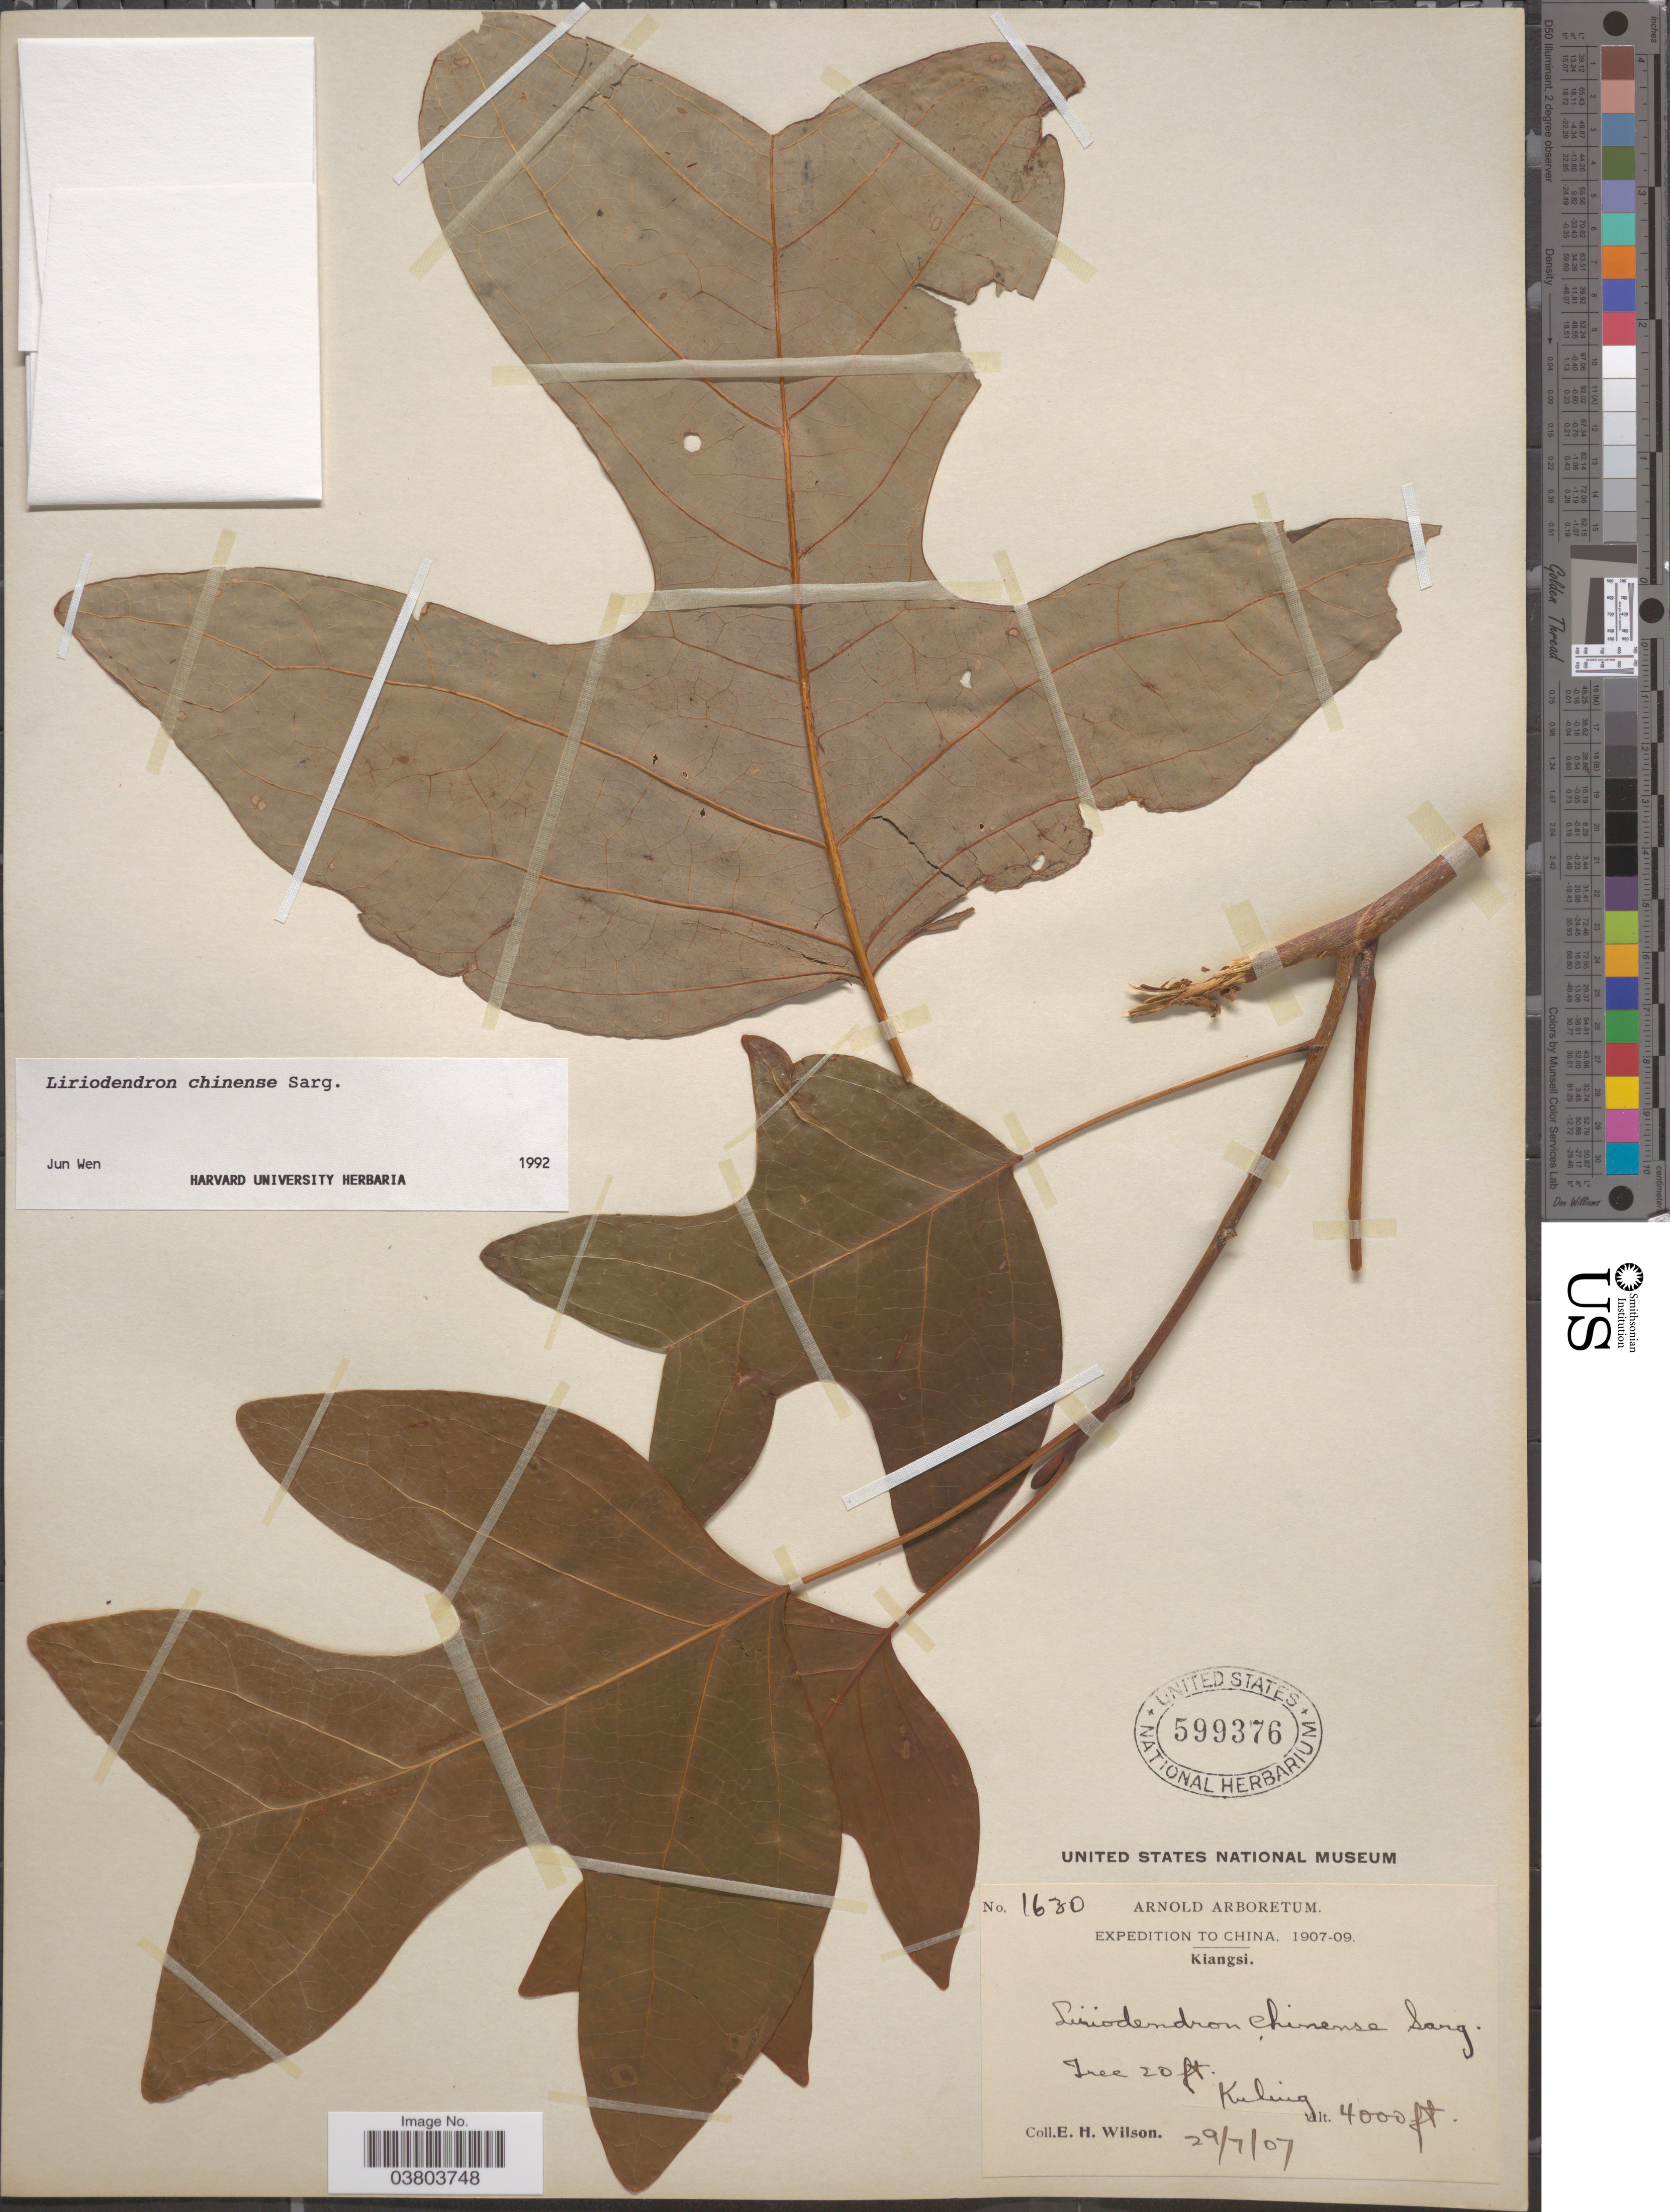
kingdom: Plantae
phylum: Tracheophyta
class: Magnoliopsida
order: Magnoliales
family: Magnoliaceae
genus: Liriodendron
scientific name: Liriodendron chinense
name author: (Hemsl.) Sarg.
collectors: E. Wilson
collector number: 1630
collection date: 1907-07-29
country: China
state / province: Jiangxi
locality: Kiangsi. Kuling.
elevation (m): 1219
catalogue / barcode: US 599376